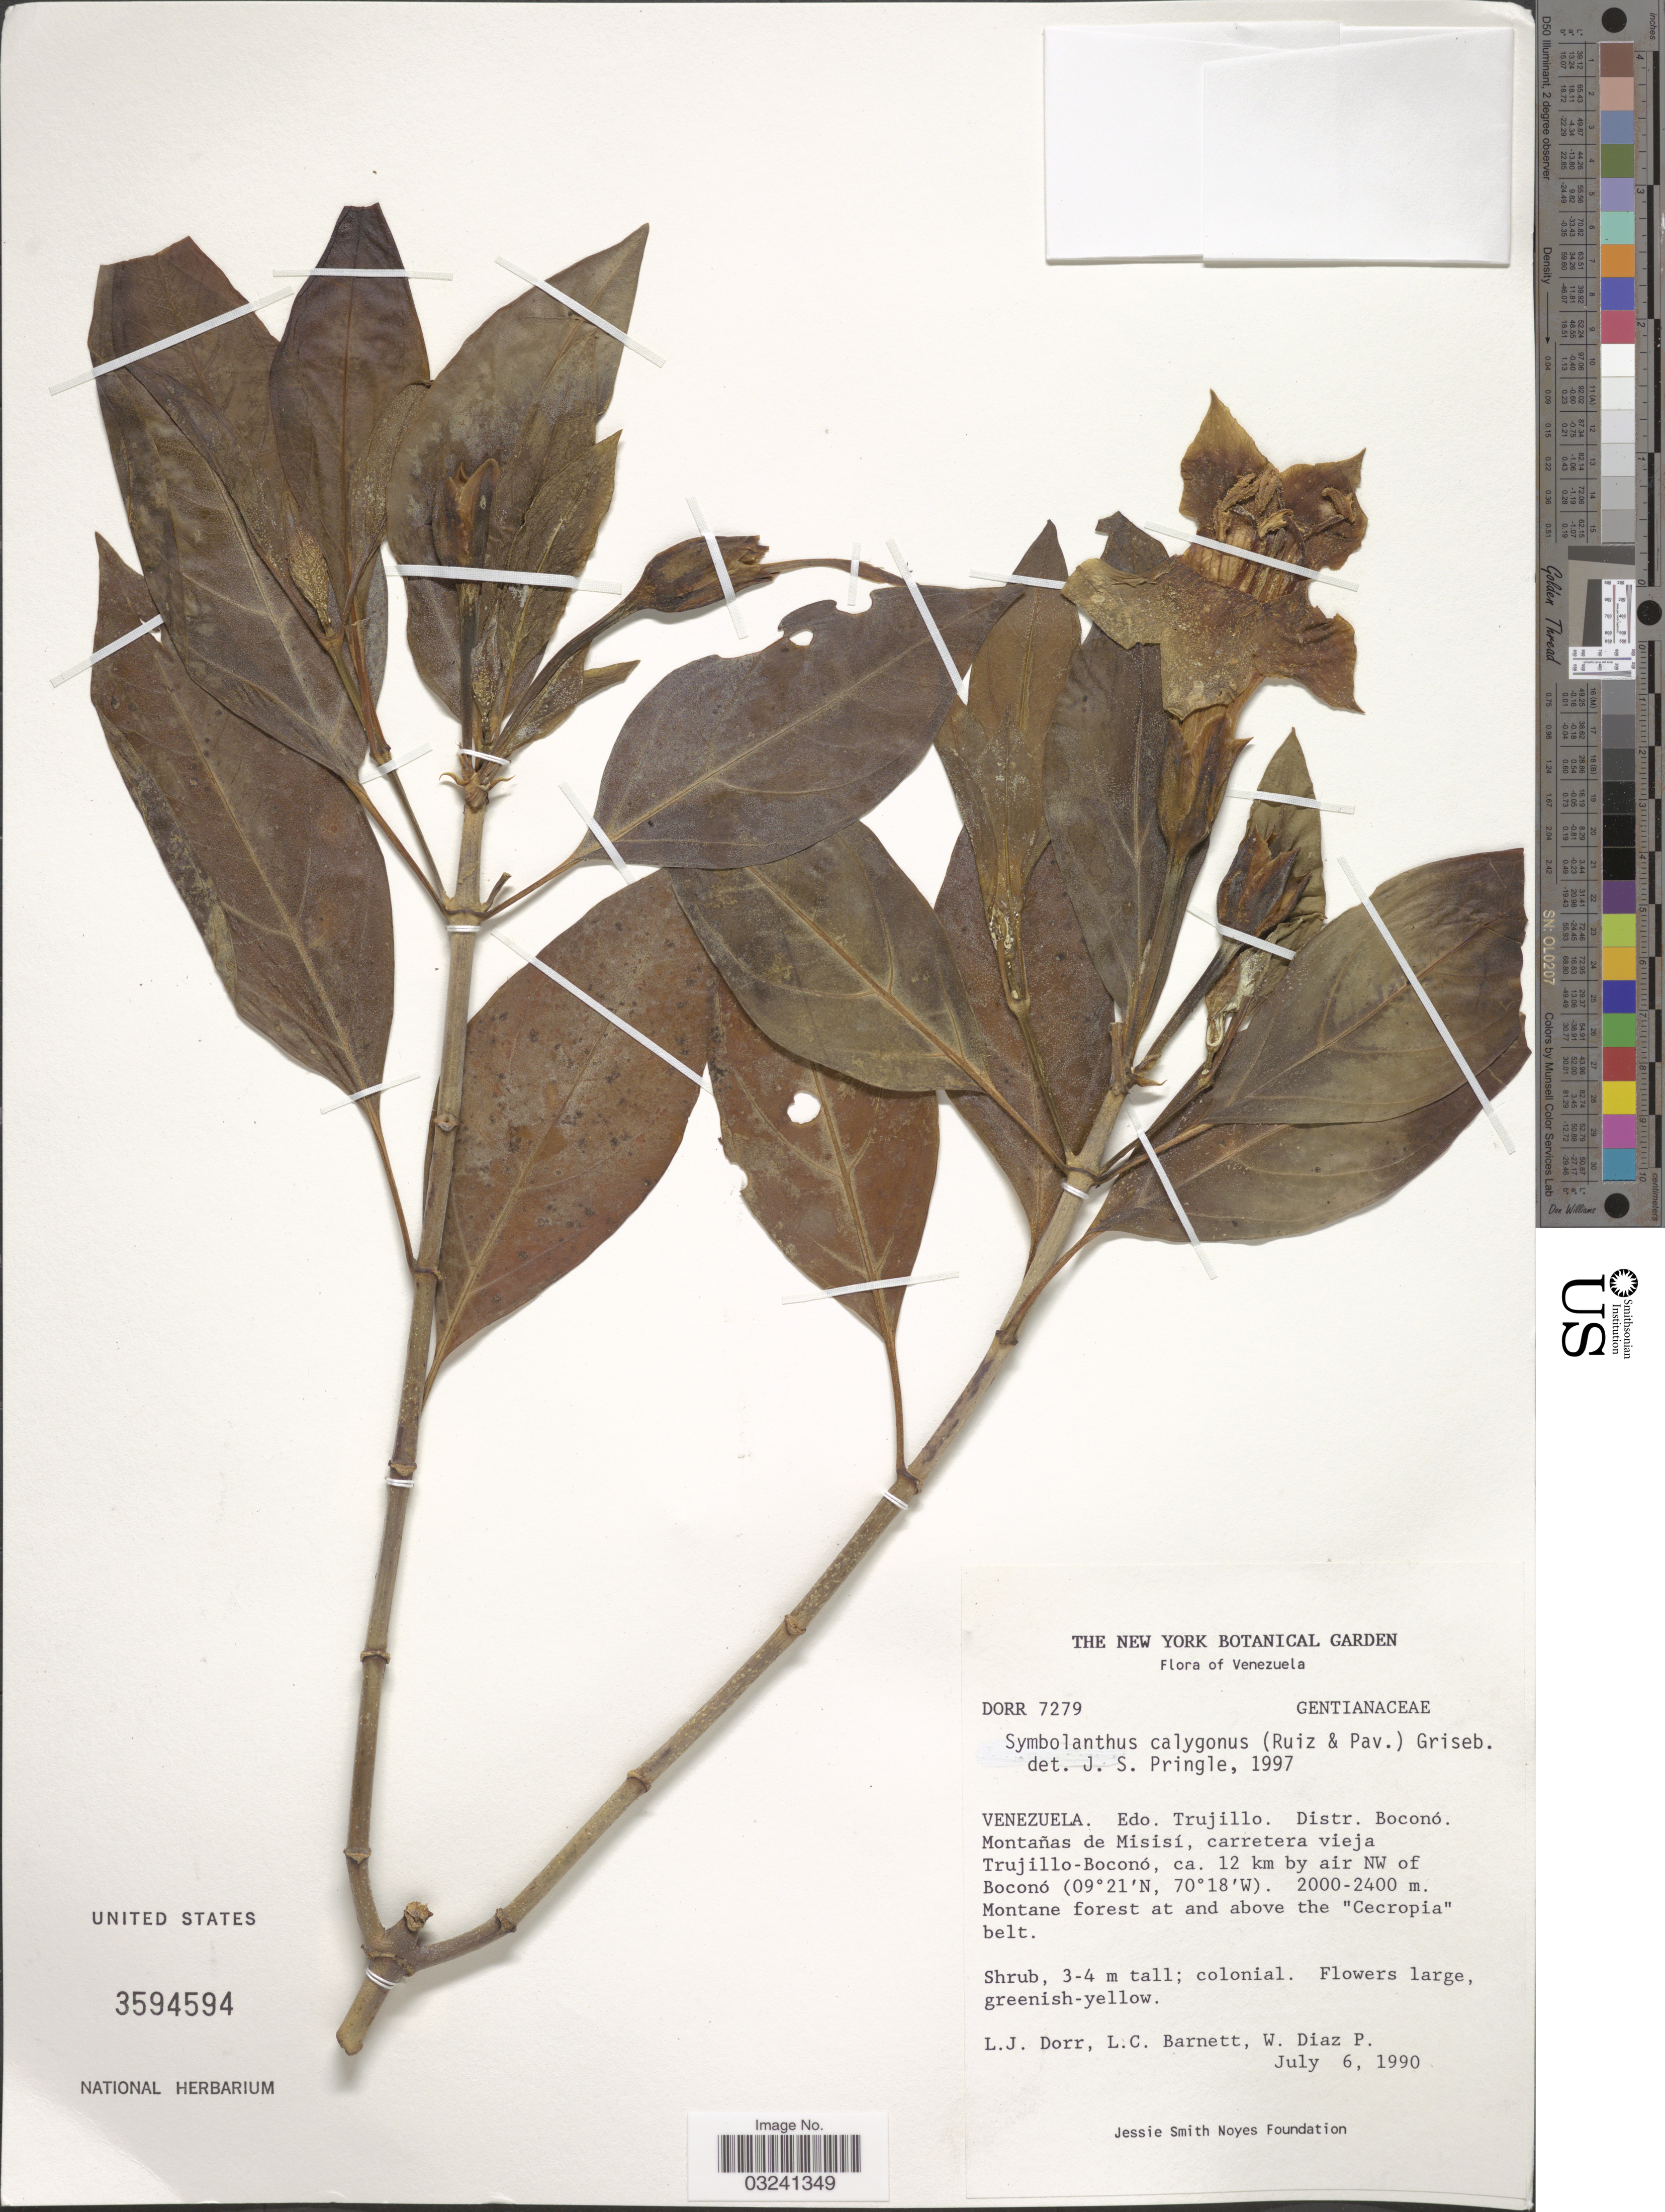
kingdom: Plantae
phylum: Tracheophyta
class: Magnoliopsida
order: Gentianales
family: Gentianaceae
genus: Symbolanthus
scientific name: Symbolanthus calygonus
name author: (Ruiz & Pav.) Griseb. ex Gilg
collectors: L. J. Dorr, L. C. Barnett & W. Díaz P.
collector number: DORR 7279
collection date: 1990-07-06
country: Venezuela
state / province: Trujillo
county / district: Boconó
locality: Montañas de Misisí, carretera vieja Trujillo-Boconó, ca. 12 km by air NW of Boconó.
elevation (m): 2000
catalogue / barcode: US 3594594